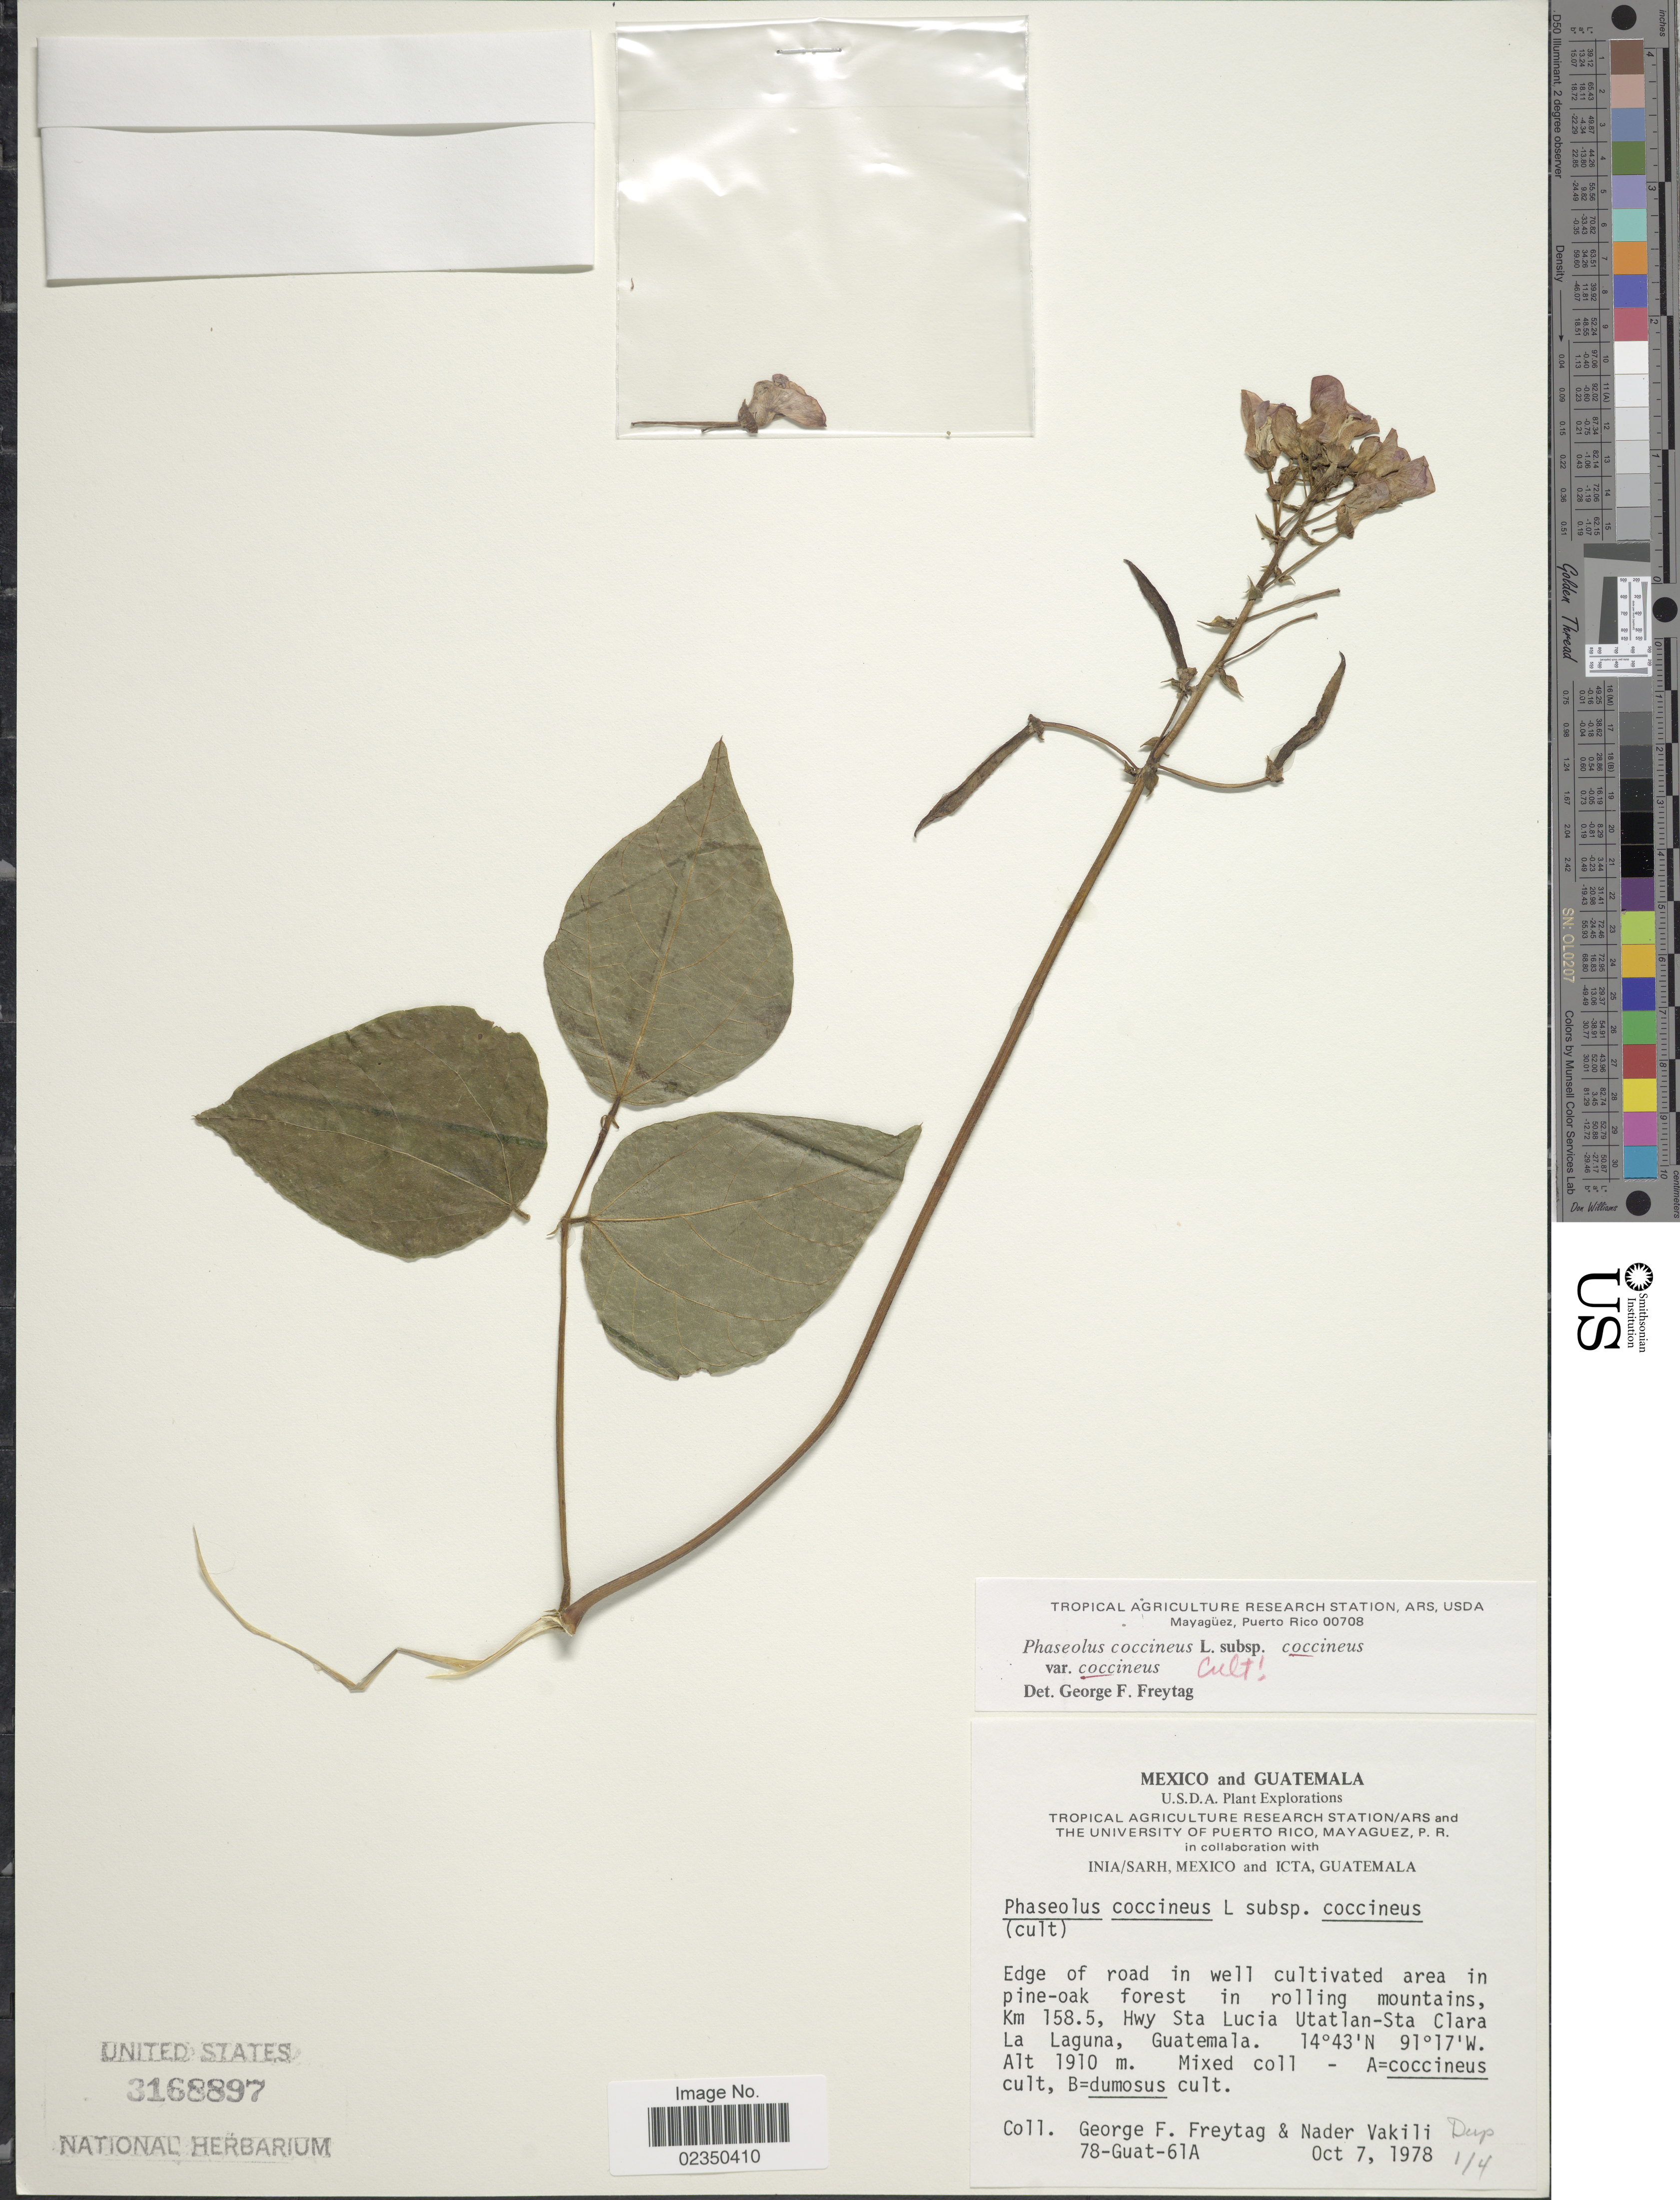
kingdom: Plantae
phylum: Tracheophyta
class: Magnoliopsida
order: Fabales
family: Fabaceae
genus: Phaseolus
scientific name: Phaseolus coccineus var. coccineus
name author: L.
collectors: G. F. Freytag & N. Vakili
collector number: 78-Guat-61A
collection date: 1978-10-07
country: Guatemala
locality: Edge of road in well cultivated area in pine-oak forest in rolling mountains, Km 158.5, Hwy Sta Lucia Utatlan-Sta Clara La Laguna.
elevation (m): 1910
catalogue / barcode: US 3168897